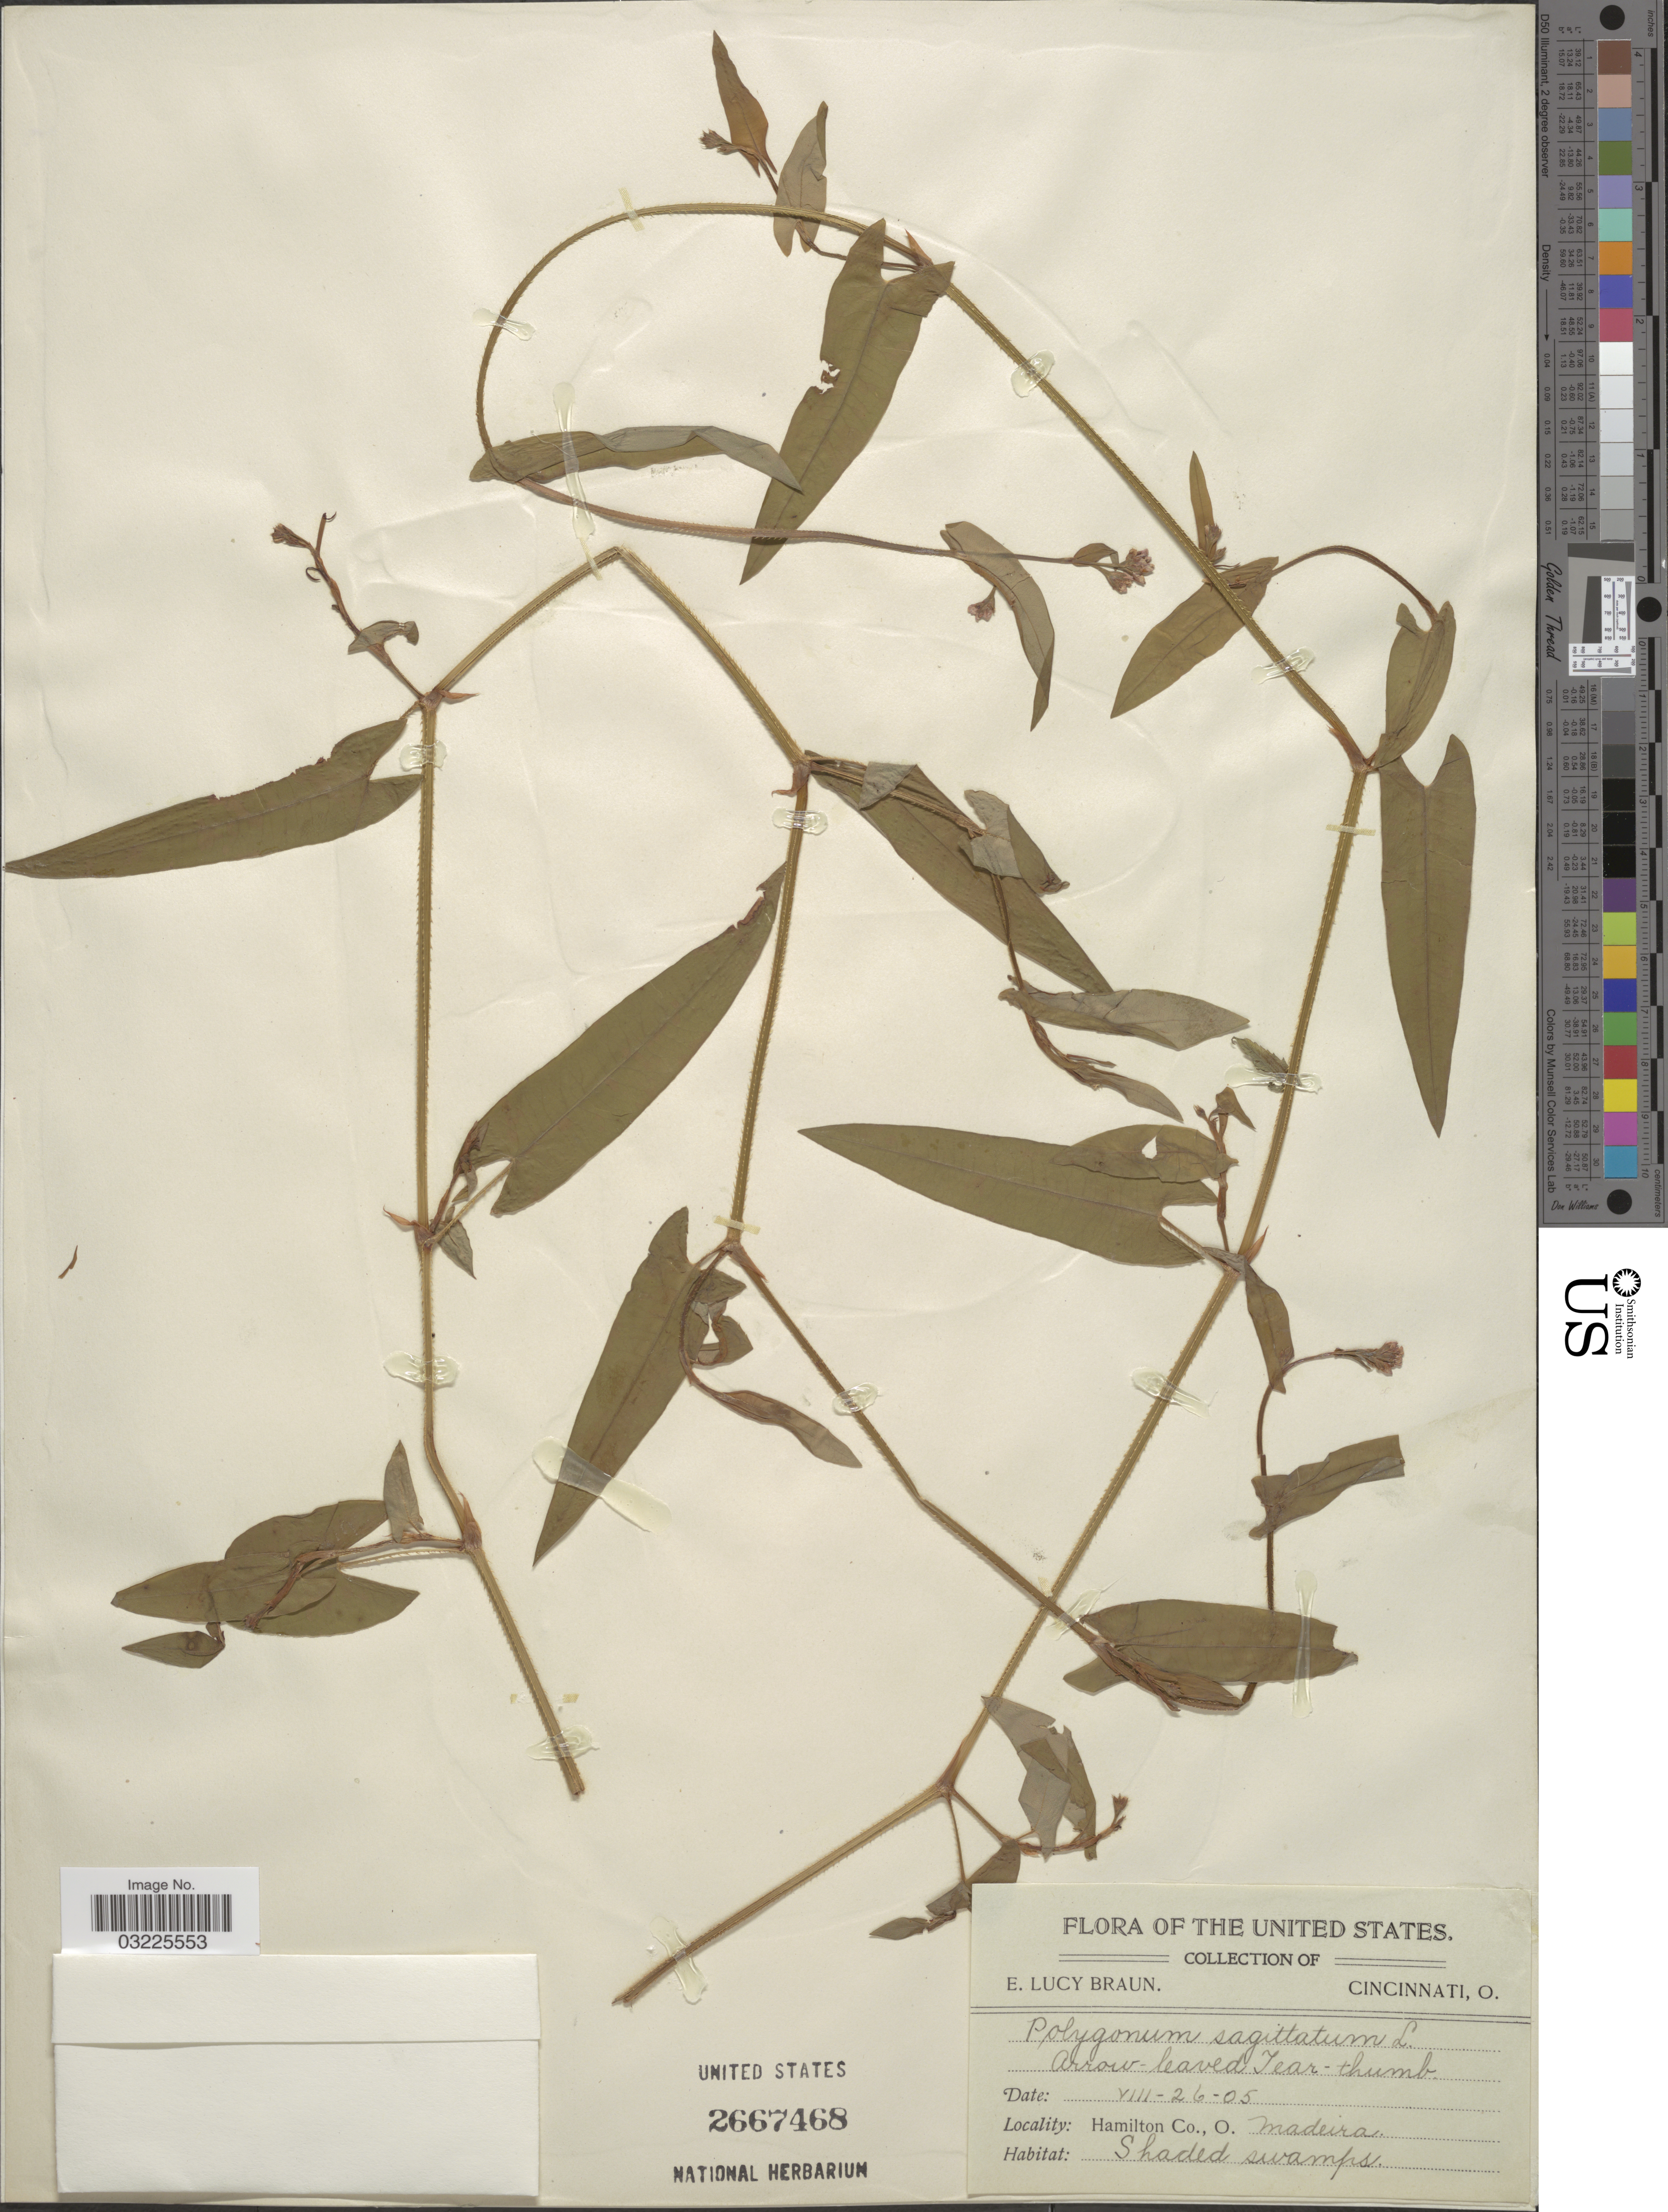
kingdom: Plantae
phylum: Tracheophyta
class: Magnoliopsida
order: Caryophyllales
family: Polygonaceae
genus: Persicaria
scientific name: Persicaria sagittata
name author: (L.) H. Gross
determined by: Atha, D. E.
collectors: E. L. Braun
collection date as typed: Transcribed d/m/y: 26/8/5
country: United States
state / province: Ohio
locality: Hamilton Co. Madeira.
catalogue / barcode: US 2667468